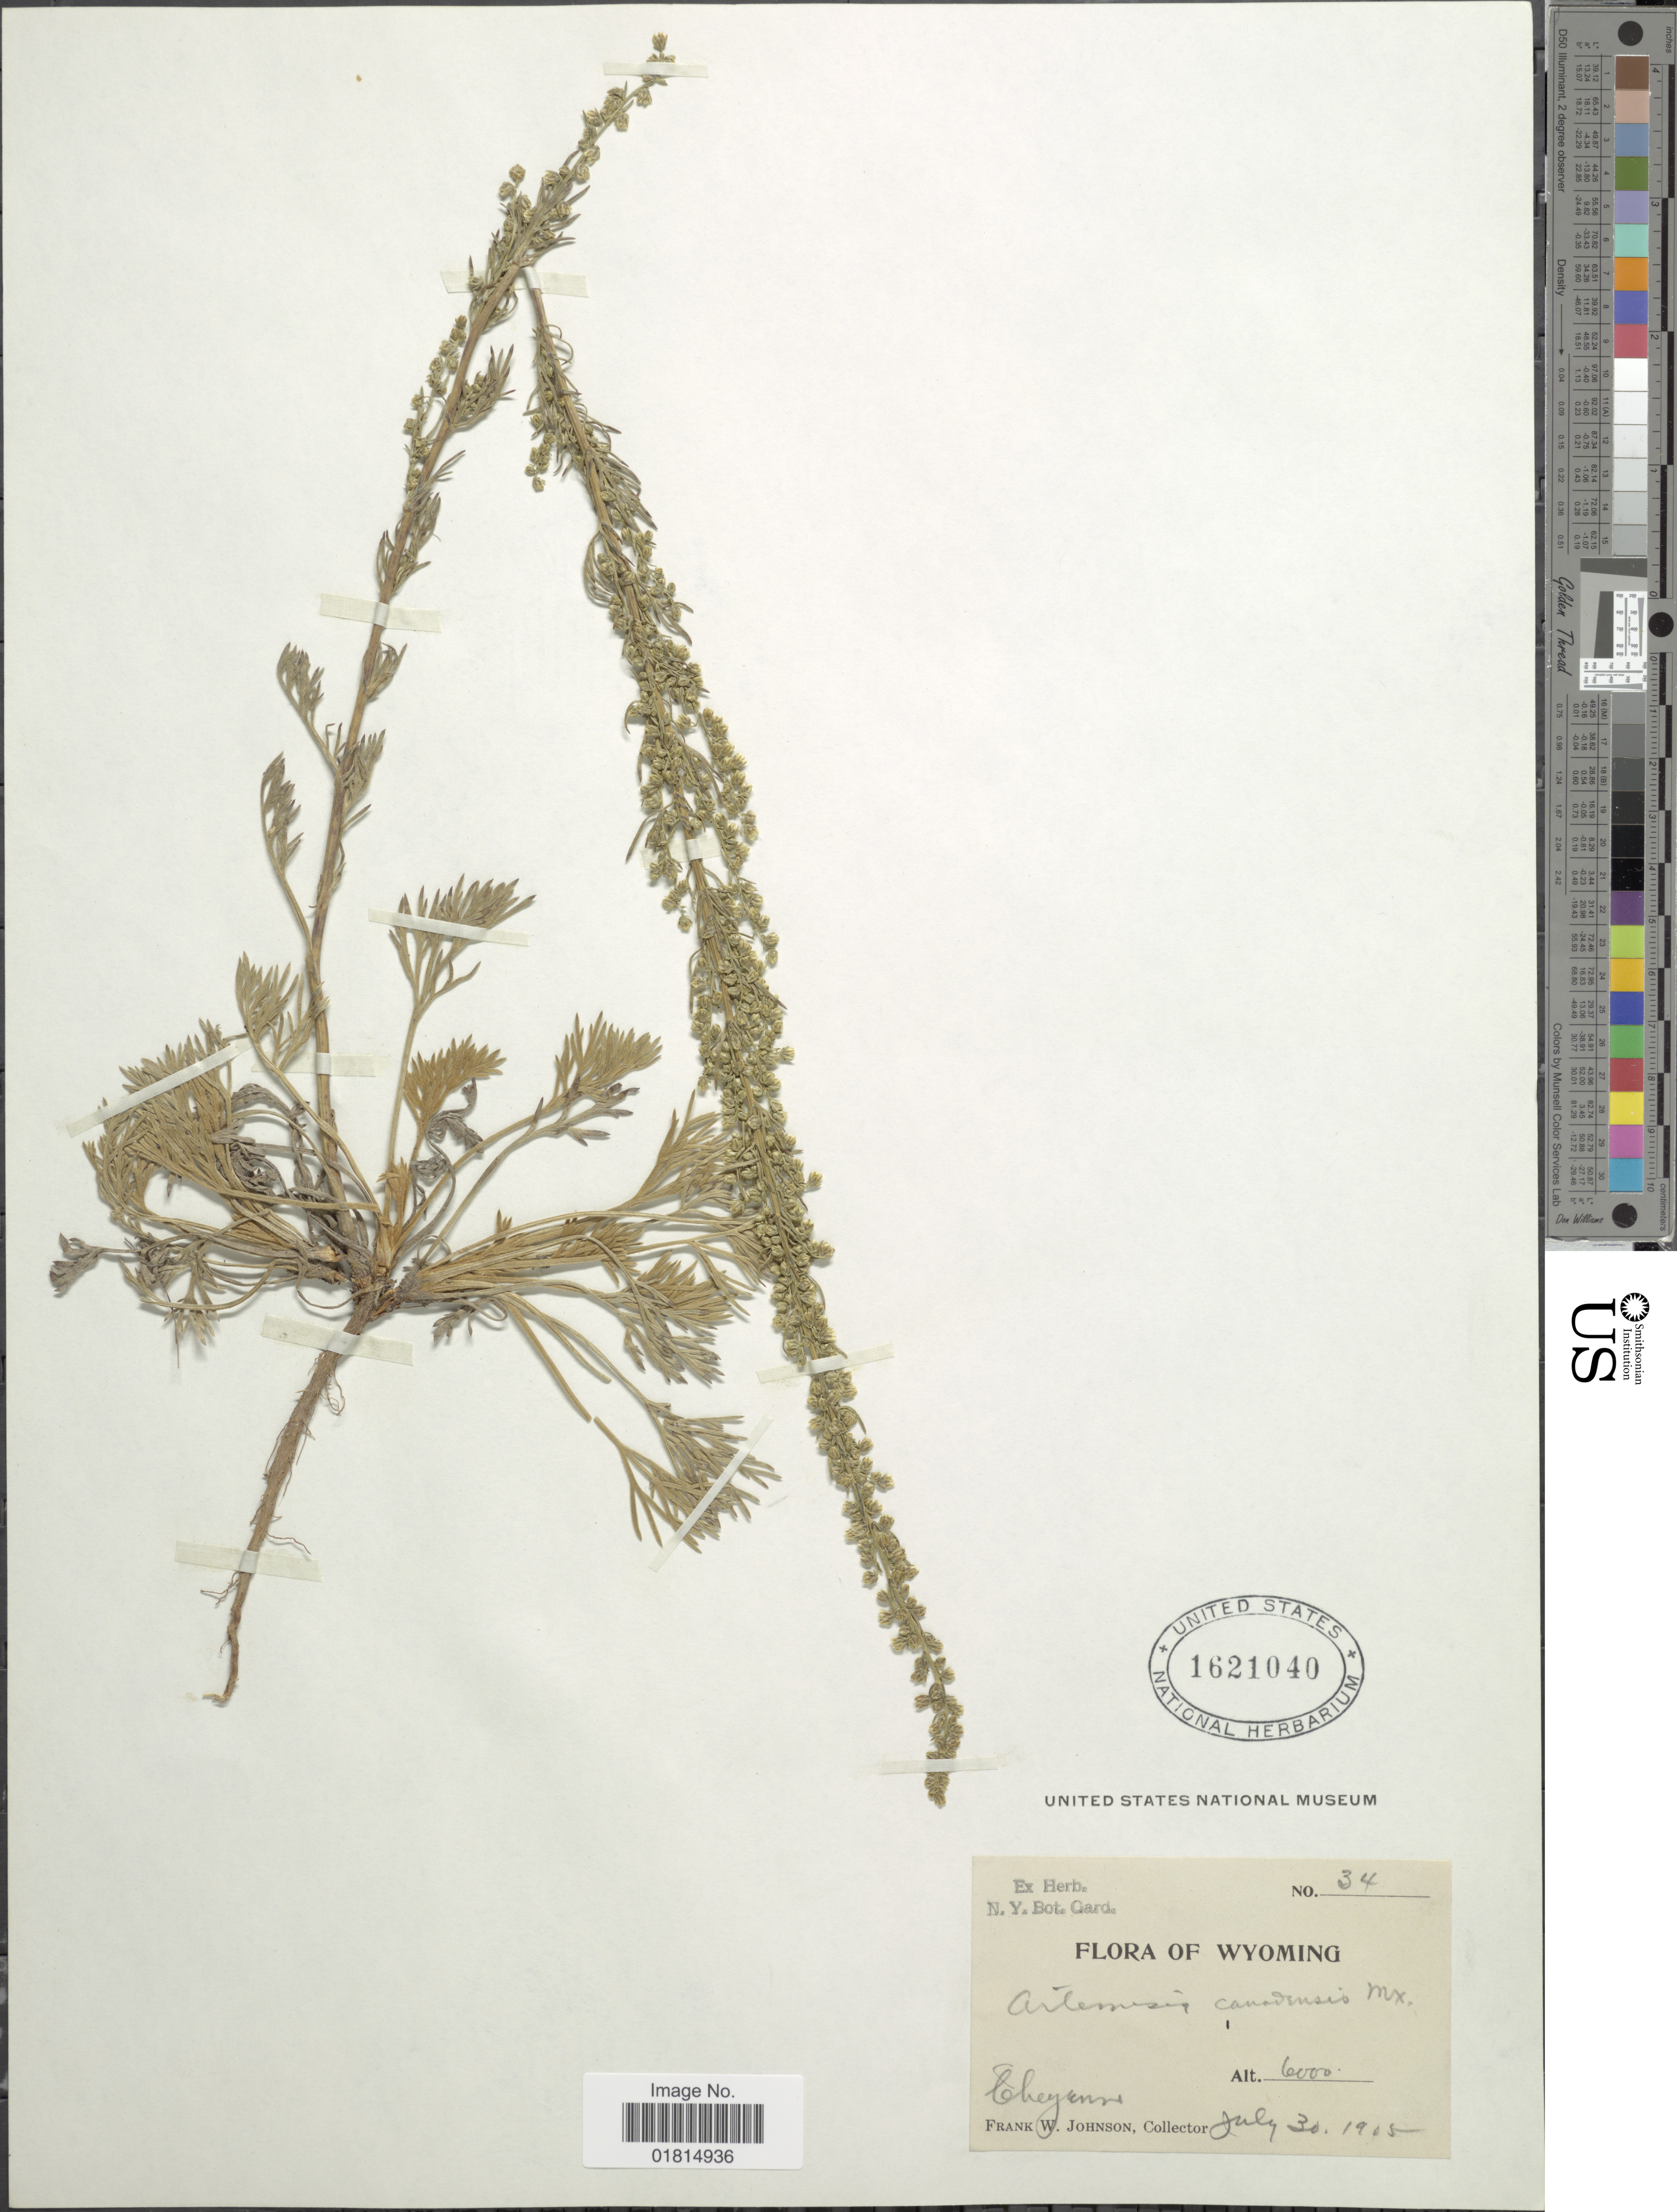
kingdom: Plantae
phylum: Tracheophyta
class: Magnoliopsida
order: Asterales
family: Asteraceae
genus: Artemisia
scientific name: Artemisia canadensis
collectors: F. W. Johnson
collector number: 34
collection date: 1905-07-30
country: United States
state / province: Wyoming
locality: Cheyenne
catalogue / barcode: US 1621040